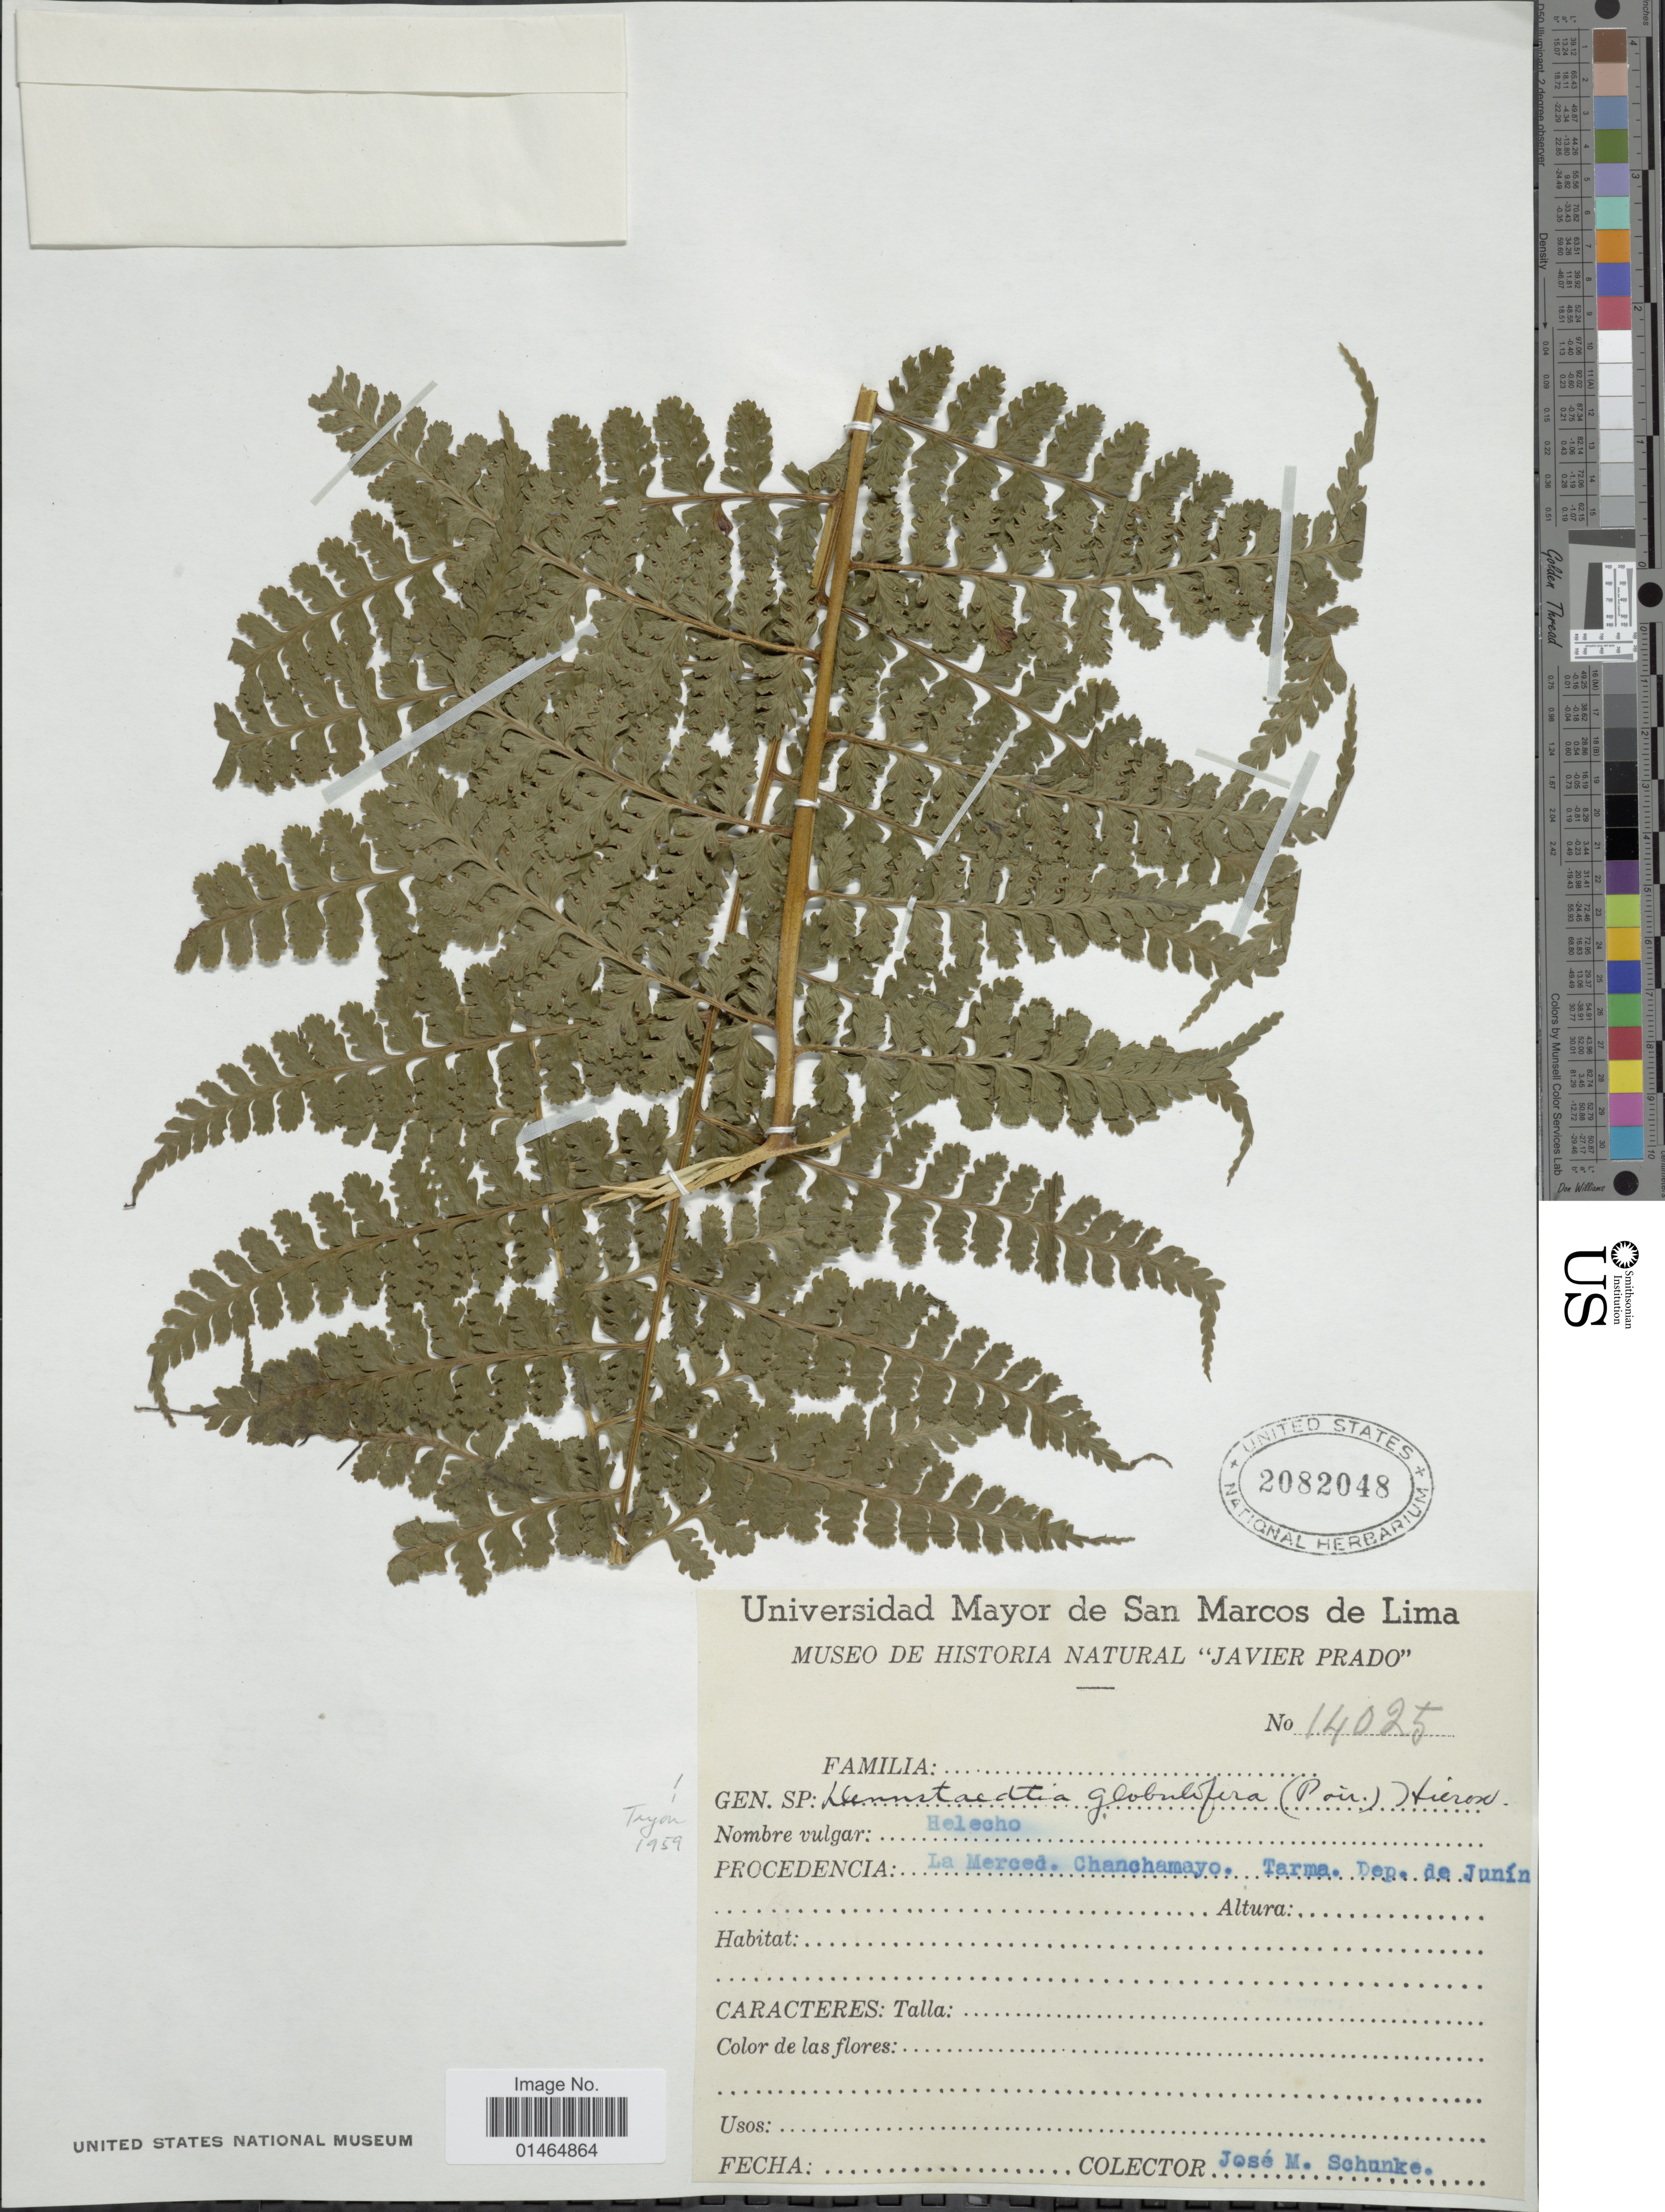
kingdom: Plantae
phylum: Tracheophyta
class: Polypodiopsida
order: Polypodiales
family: Dennstaedtiaceae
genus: Dennstaedtia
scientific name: Dennstaedtia globulifera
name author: (Poir.) Hieron.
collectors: J. M. Schunke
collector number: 14025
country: Peru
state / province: Junín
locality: La Merced. Chanchamayo. Tarma.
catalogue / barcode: US 2082048